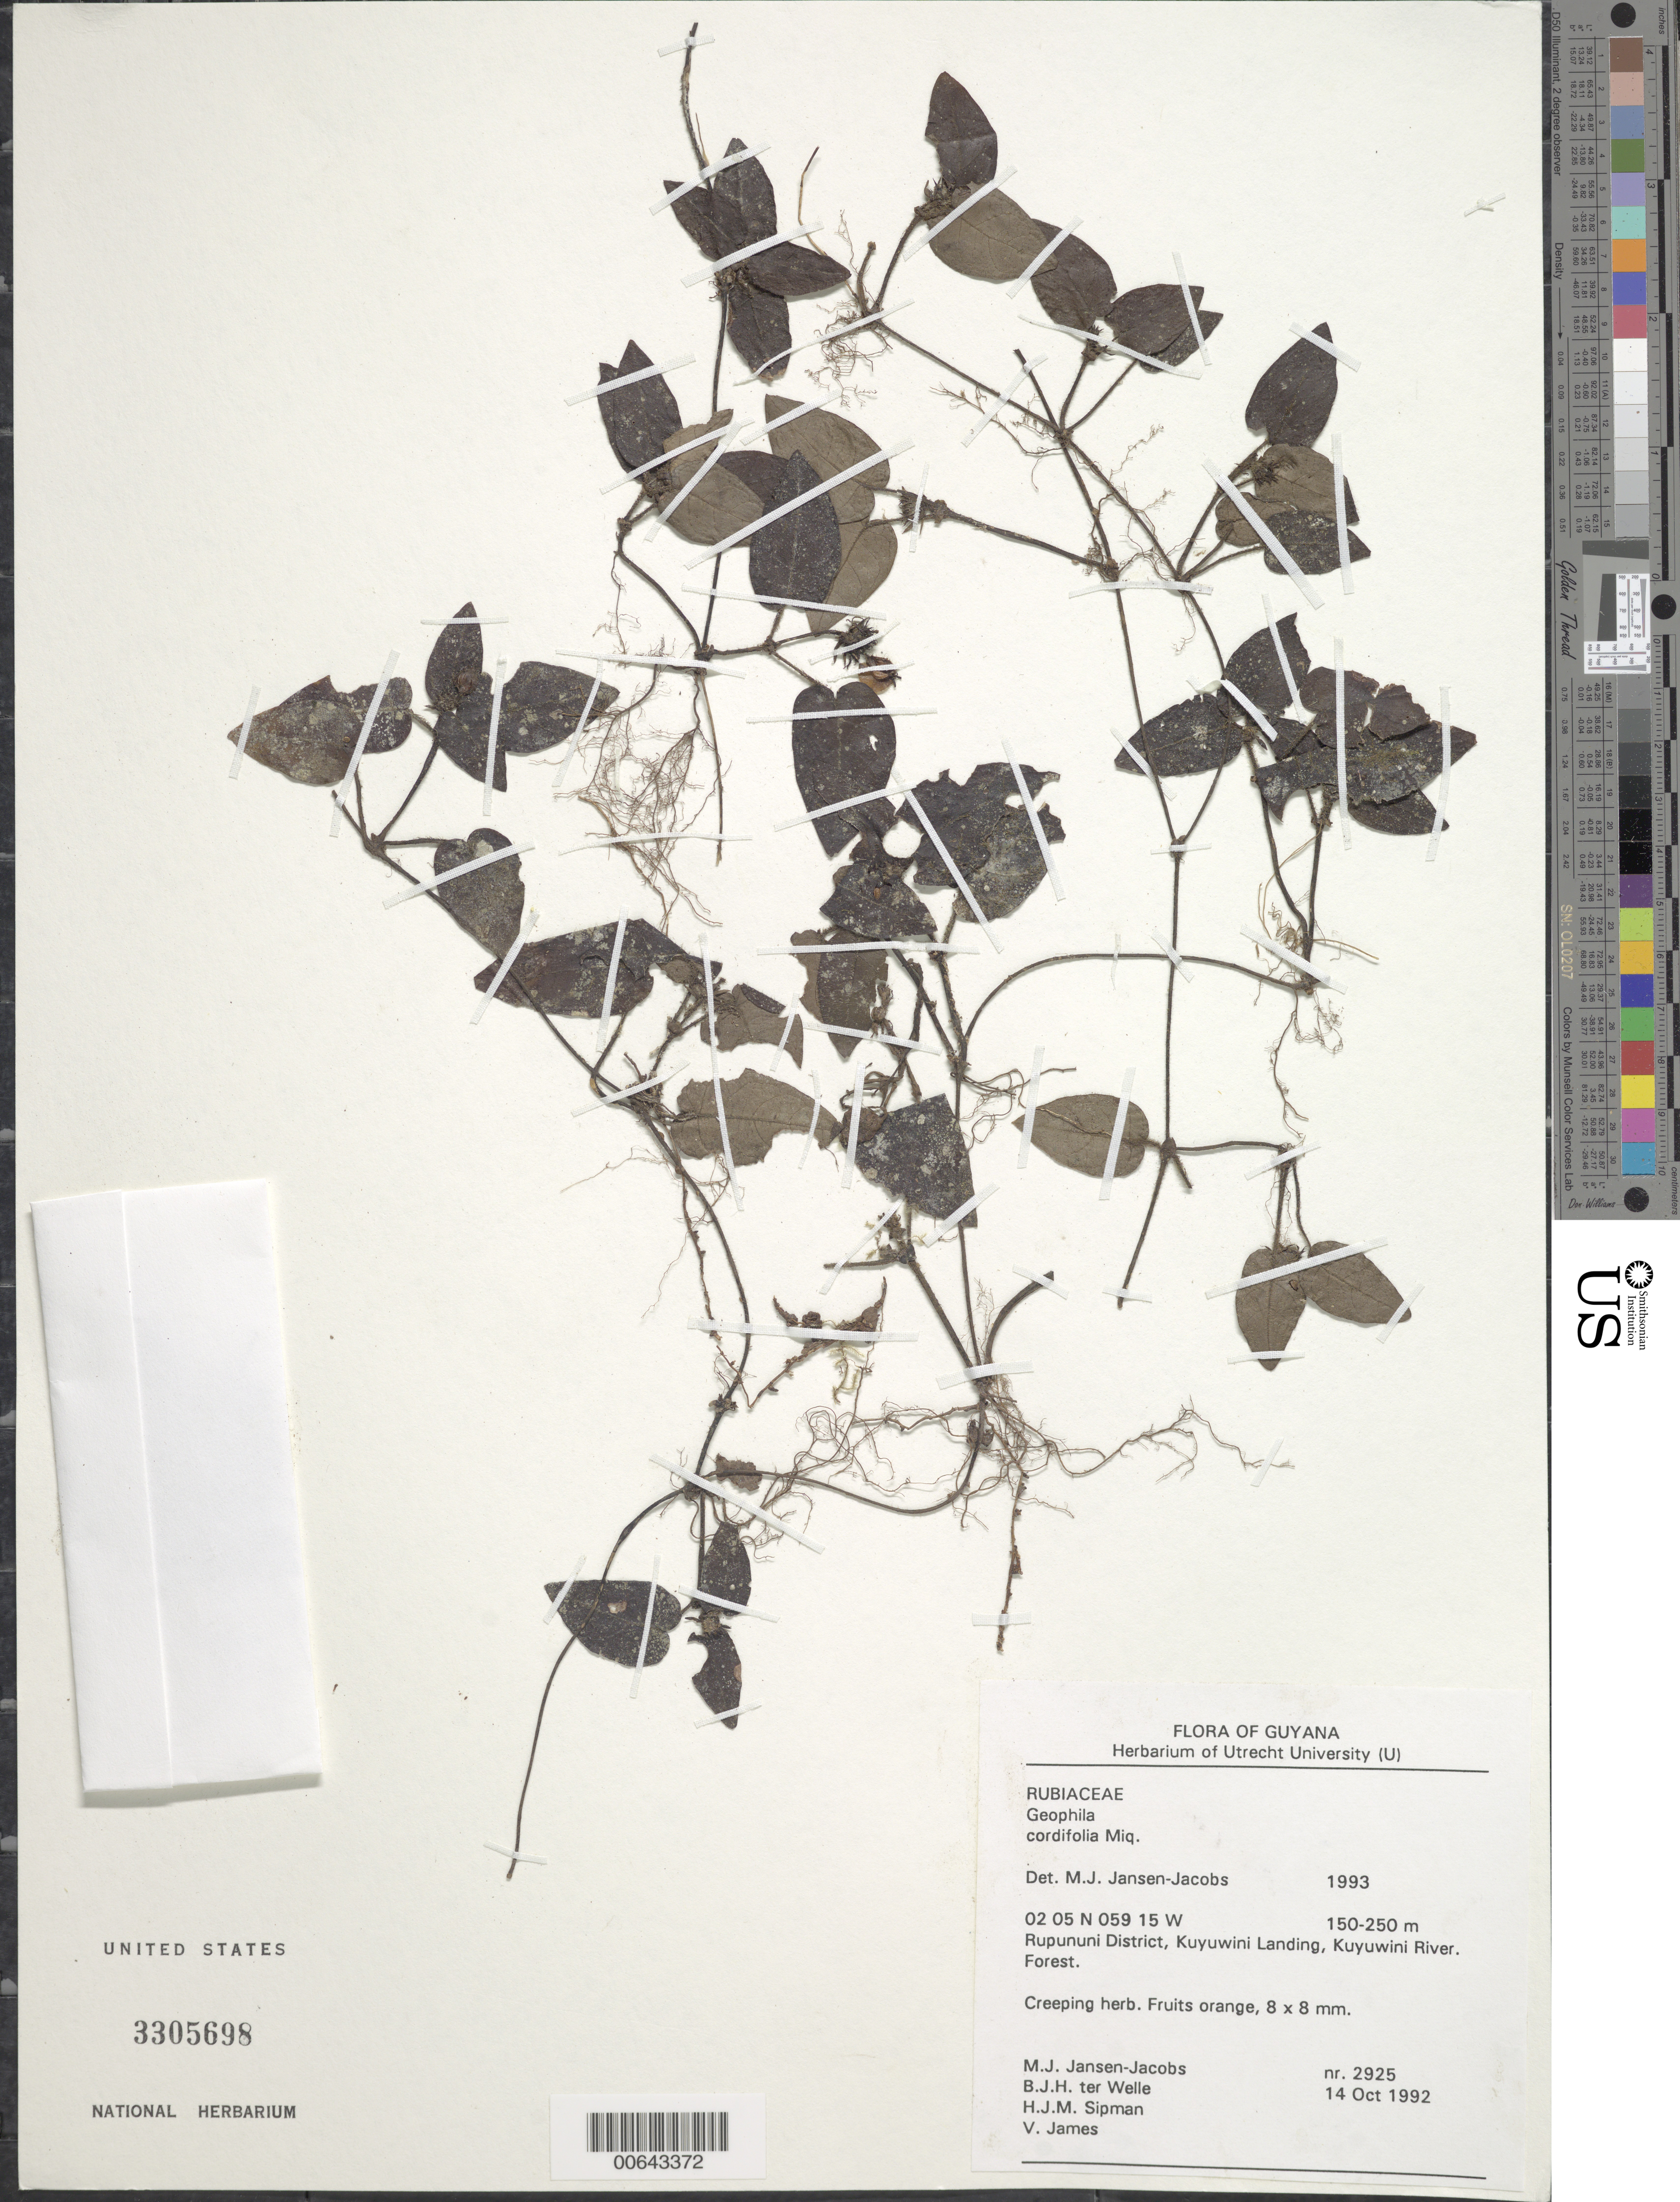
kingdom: Plantae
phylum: Tracheophyta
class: Magnoliopsida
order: Gentianales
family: Rubiaceae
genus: Geophila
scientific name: Geophila cordifolia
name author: Miq.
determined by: Jansen-Jacobs, M. J., (U), Nationaal Herbarium Nederland, Utrecht University branch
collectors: M. J. Jansen-Jacobs, B. Welle, H. J. M. Sipman & V. James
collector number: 2925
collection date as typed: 14-Oct-92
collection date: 1992-10-14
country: Guyana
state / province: U. Takutu-U. Essequibo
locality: Kuyuwini Landing, Kuyuwini River, Rupununi District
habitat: Forest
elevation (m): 150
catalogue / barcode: US 3305698